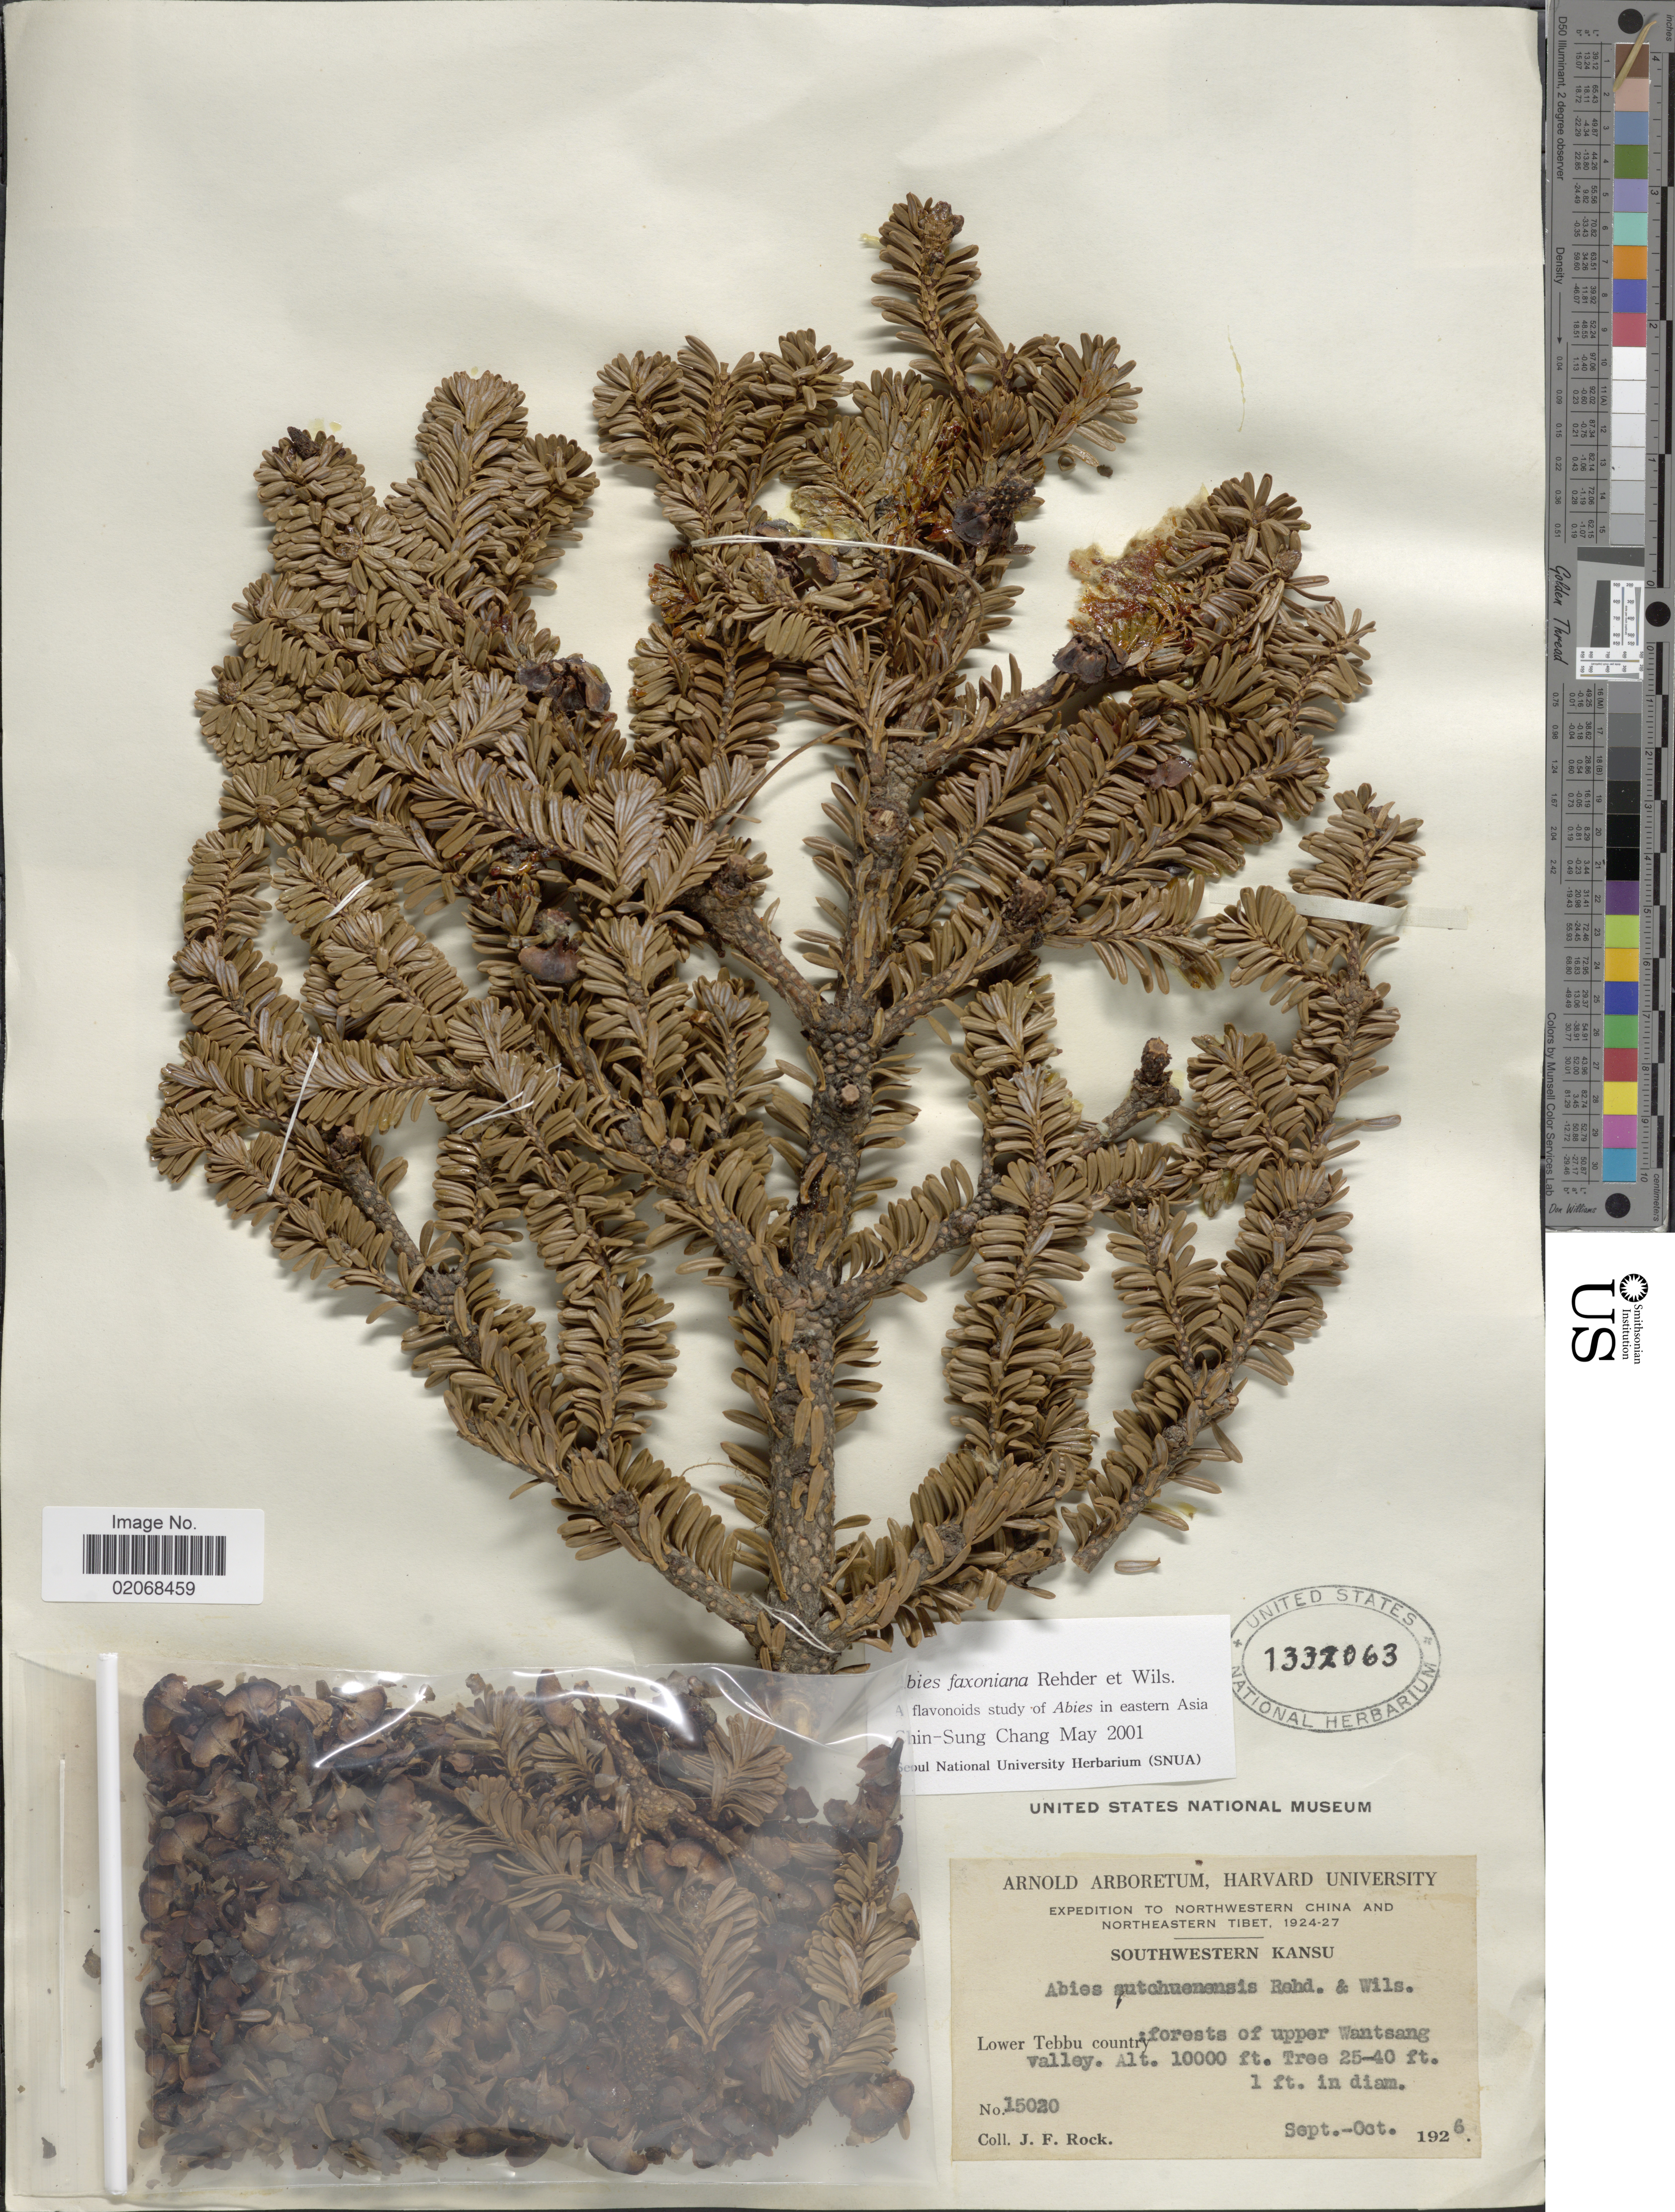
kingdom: Plantae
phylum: Tracheophyta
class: Pinopsida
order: Pinales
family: Pinaceae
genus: Abies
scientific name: Abies faxoniana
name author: Rehder & E.H. Wilson in Sarg.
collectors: J. Rock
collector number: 15020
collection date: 1926-09/1926-10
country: China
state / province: Gansu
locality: Northwestern China and Northeastern Tibet, Southwestern Kansu, Lower Tebbu country: forest of upper Wantsang valley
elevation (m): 3048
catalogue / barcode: US 1332063